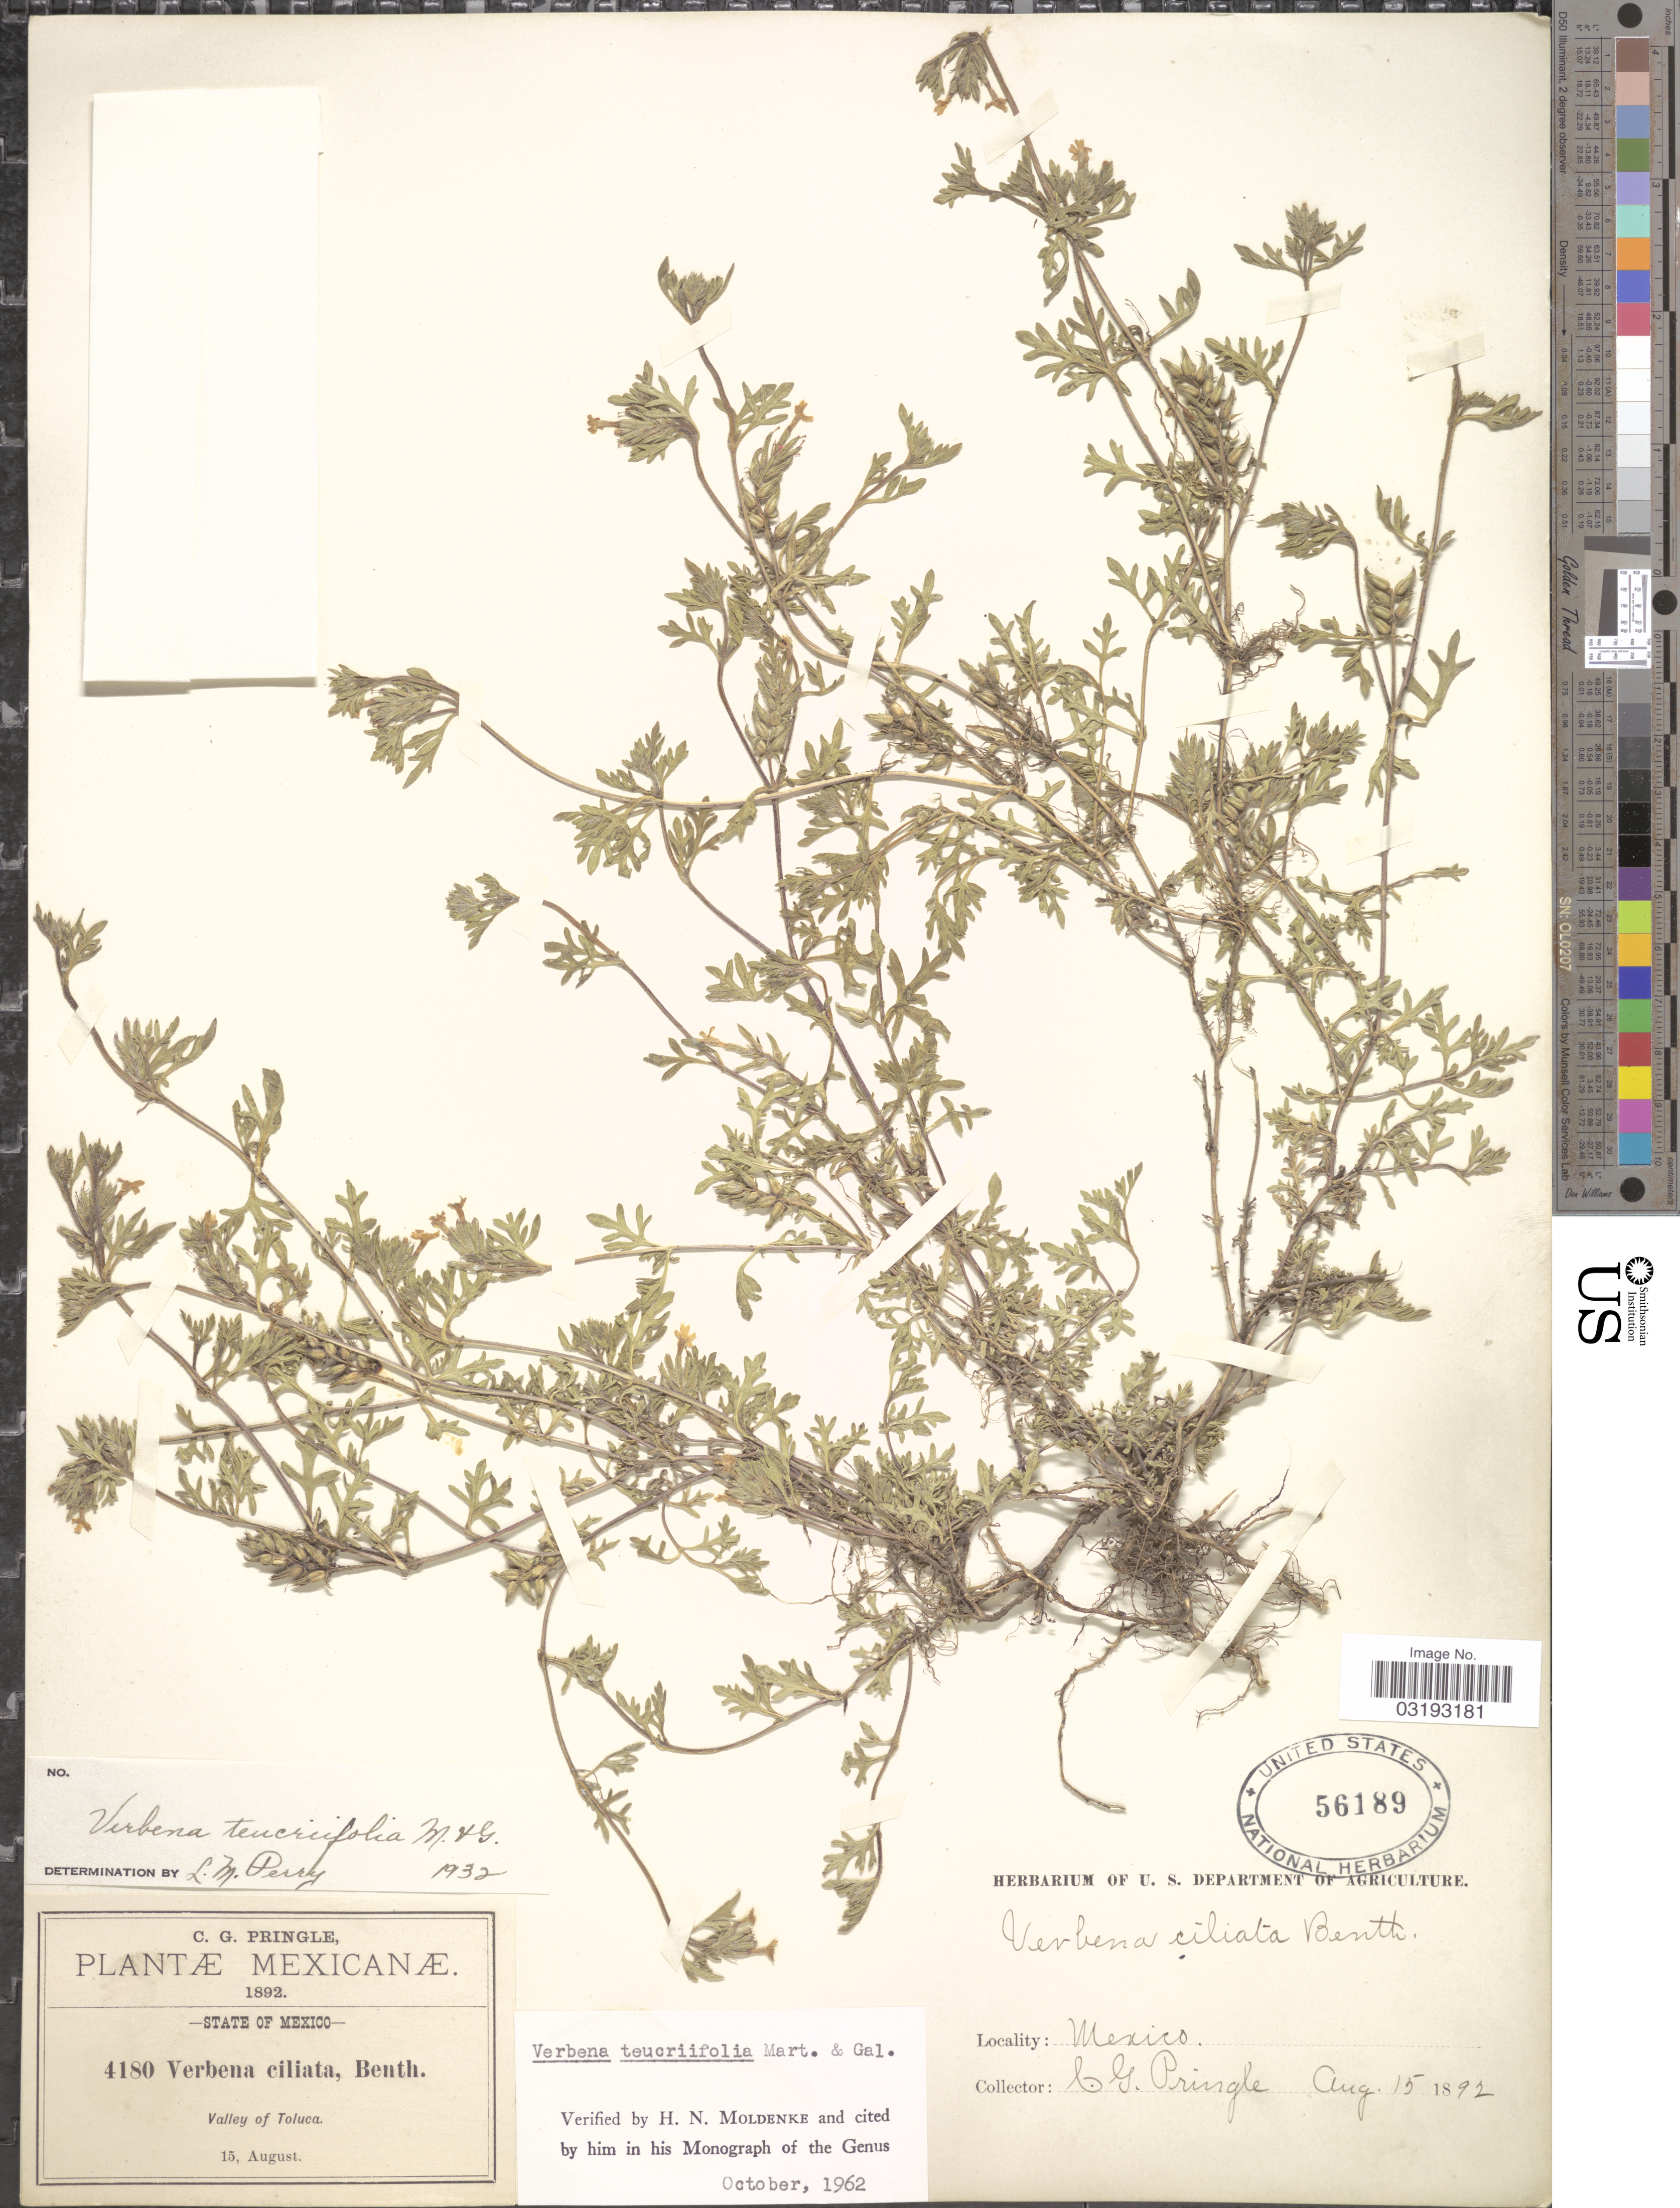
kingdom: Plantae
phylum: Tracheophyta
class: Magnoliopsida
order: Lamiales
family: Verbenaceae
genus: Verbena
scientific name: Verbena teucriifolia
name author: M. Martens & Galeotti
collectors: C. G. Pringle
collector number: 4180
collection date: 1892-08-15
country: Mexico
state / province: México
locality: Valley of Toluca.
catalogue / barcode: US 56189